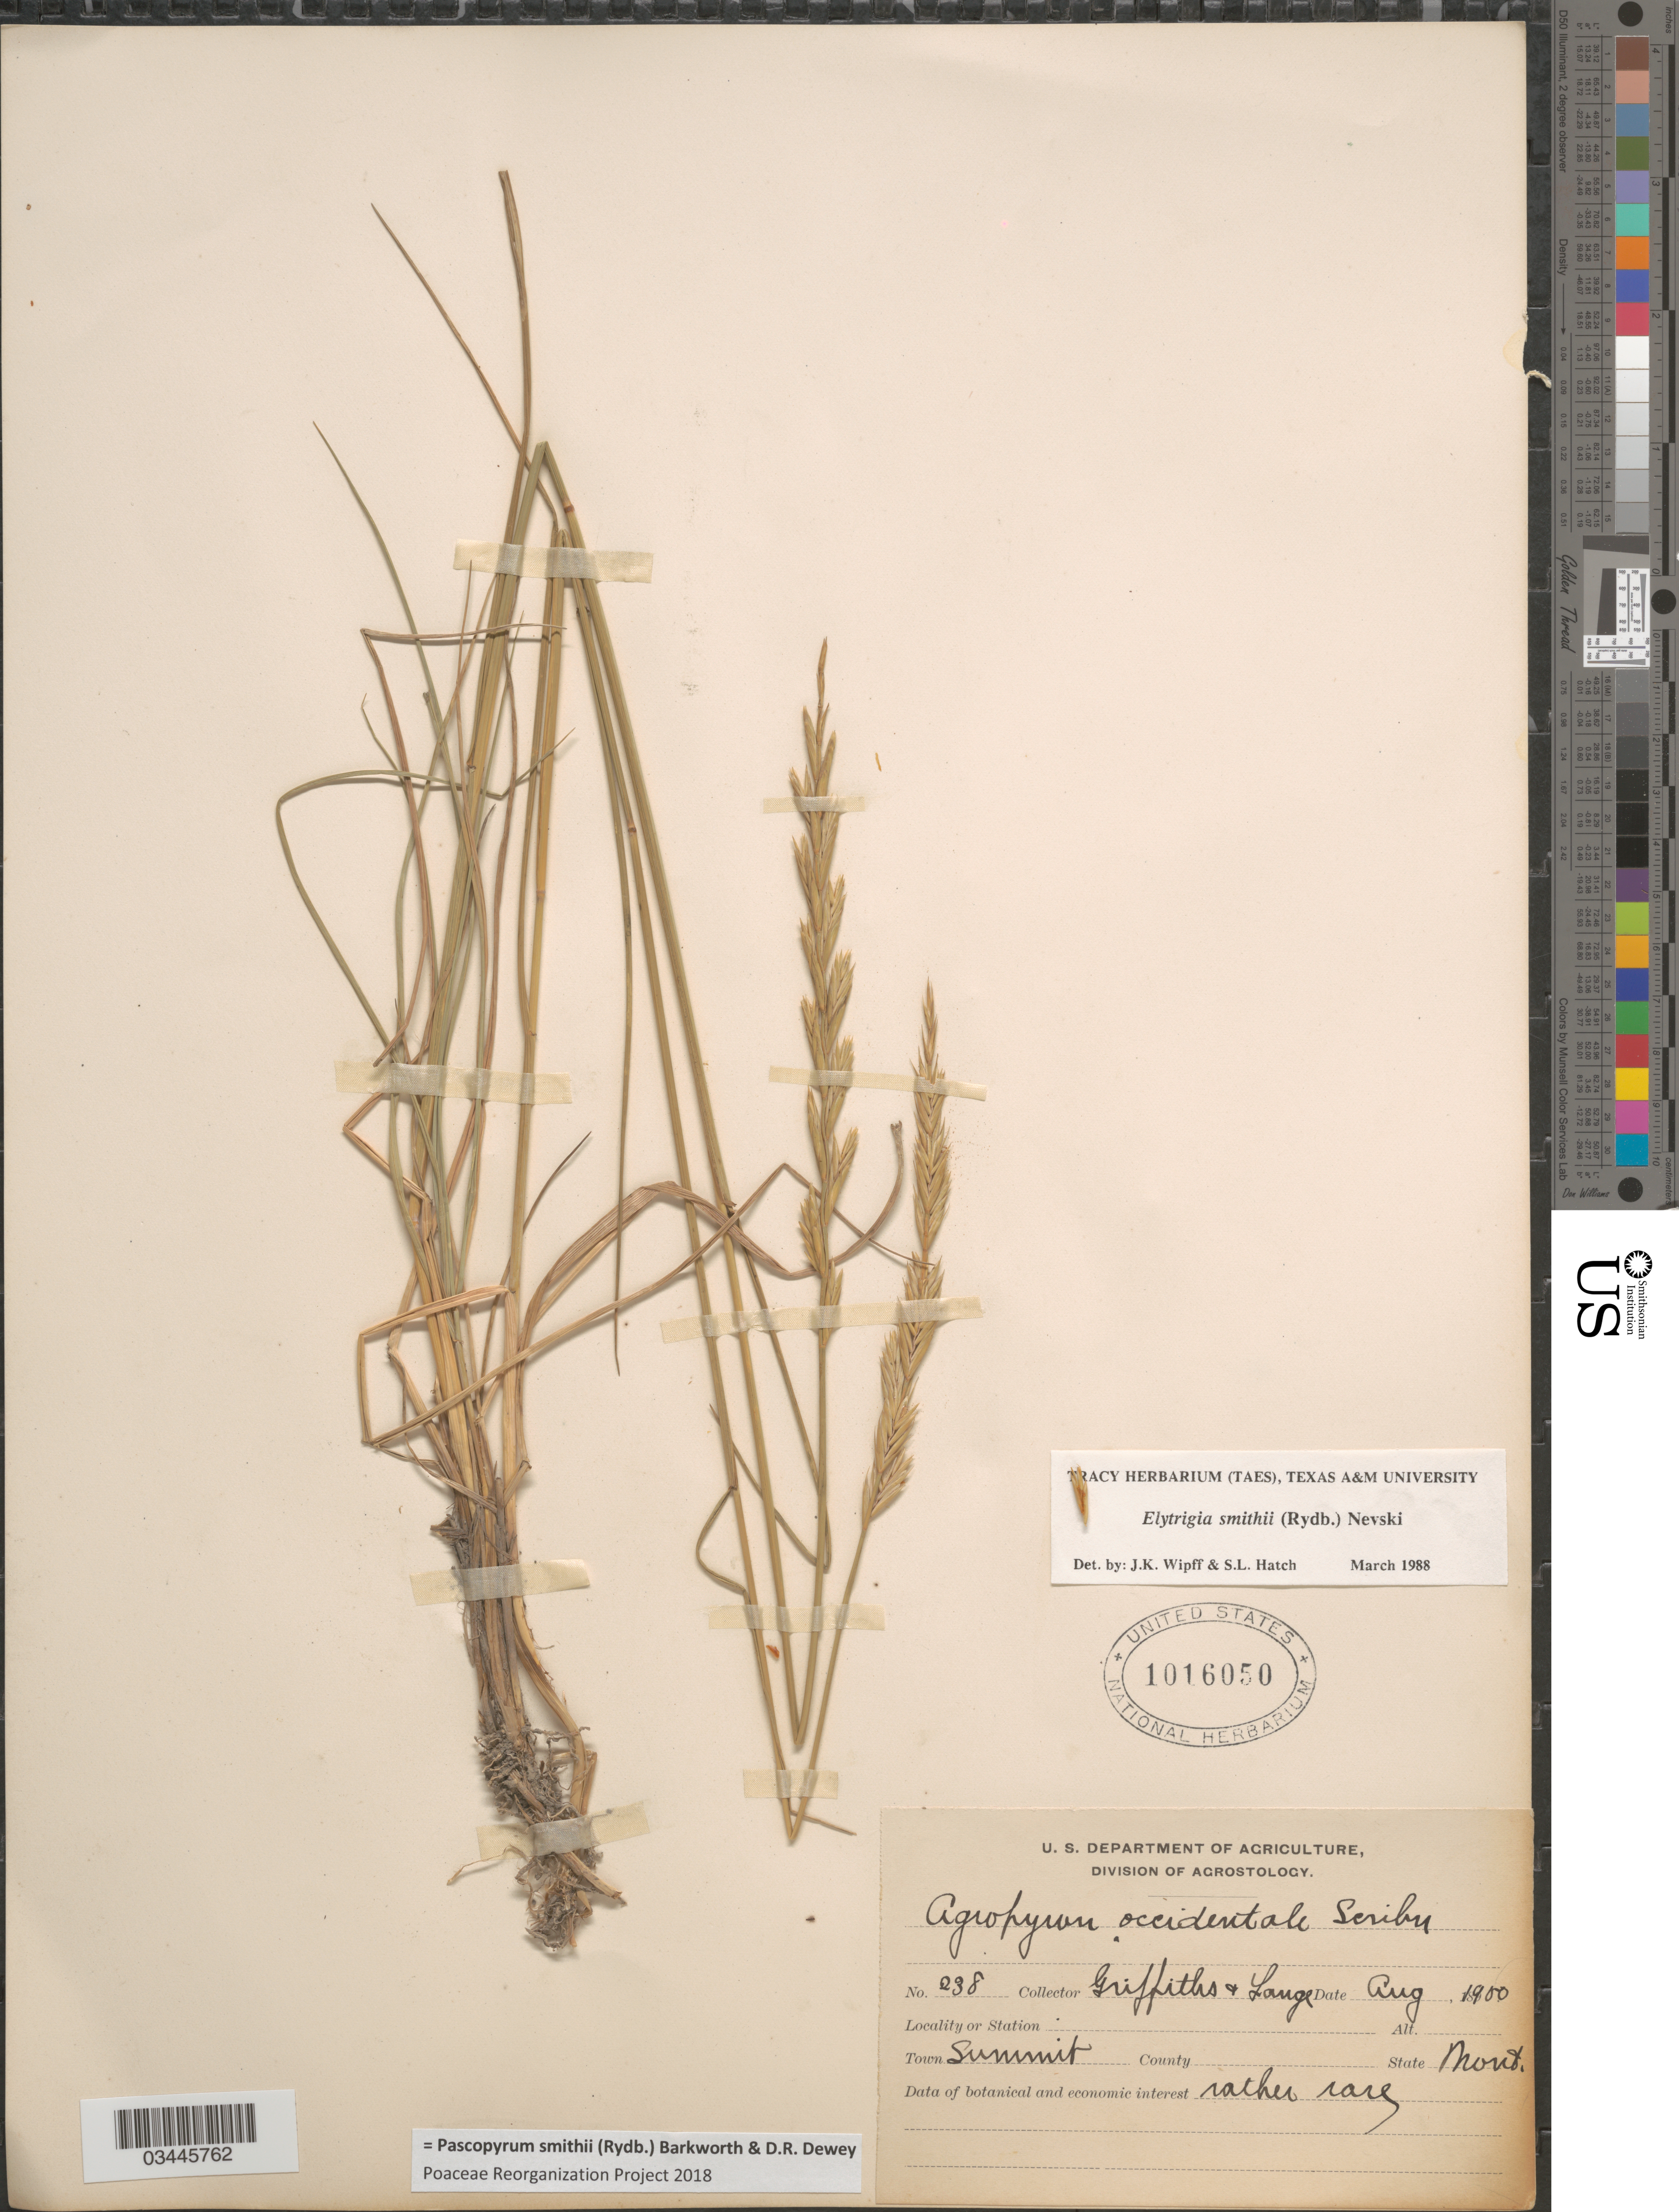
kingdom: Plantae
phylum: Tracheophyta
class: Liliopsida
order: Poales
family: Poaceae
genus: Pascopyrum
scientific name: Pascopyrum smithii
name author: (Rydb.) Barkworth & Dewey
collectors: -- Griffiths & -- Lange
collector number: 238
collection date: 1900-08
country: United States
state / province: Montana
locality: Town Summit.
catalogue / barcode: US 1016050